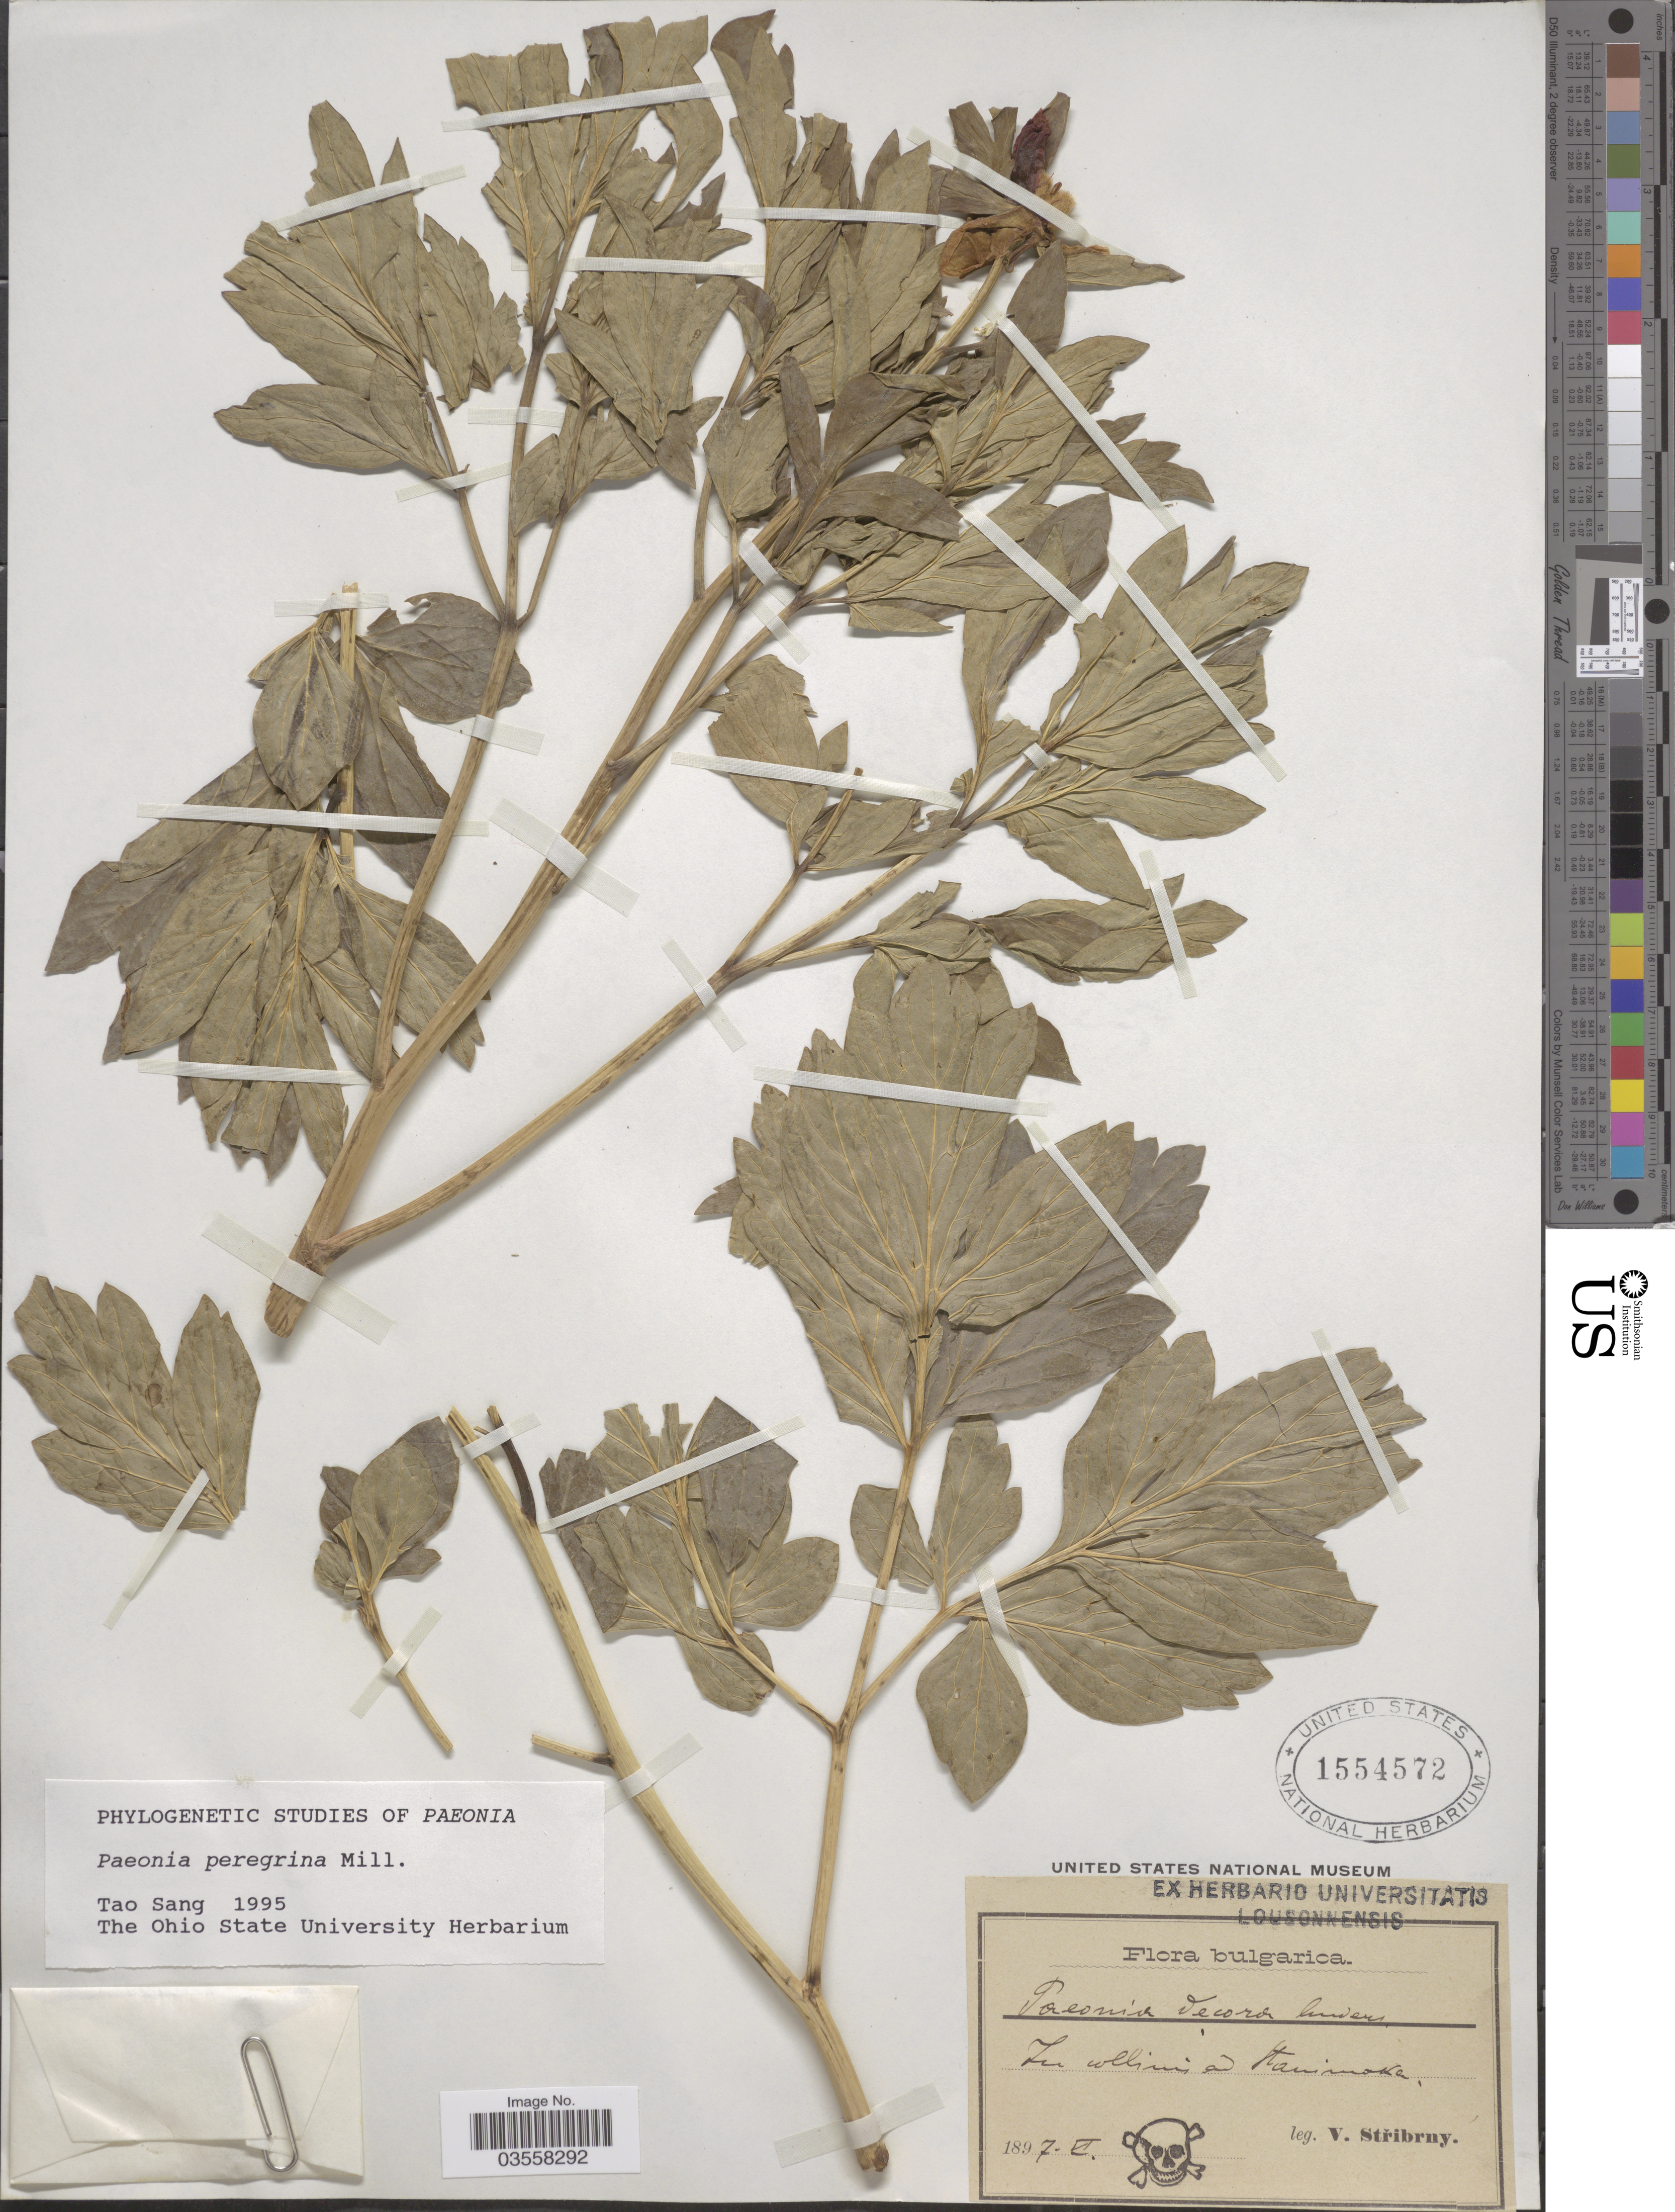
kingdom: Plantae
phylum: Tracheophyta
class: Magnoliopsida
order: Saxifragales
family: Paeoniaceae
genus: Paeonia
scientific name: Paeonia peregrina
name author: Mill.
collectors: V. Stribrny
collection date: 1897-06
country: Bulgaria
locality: In collinis ad Hansimaka [interpreted].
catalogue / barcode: US 1554572